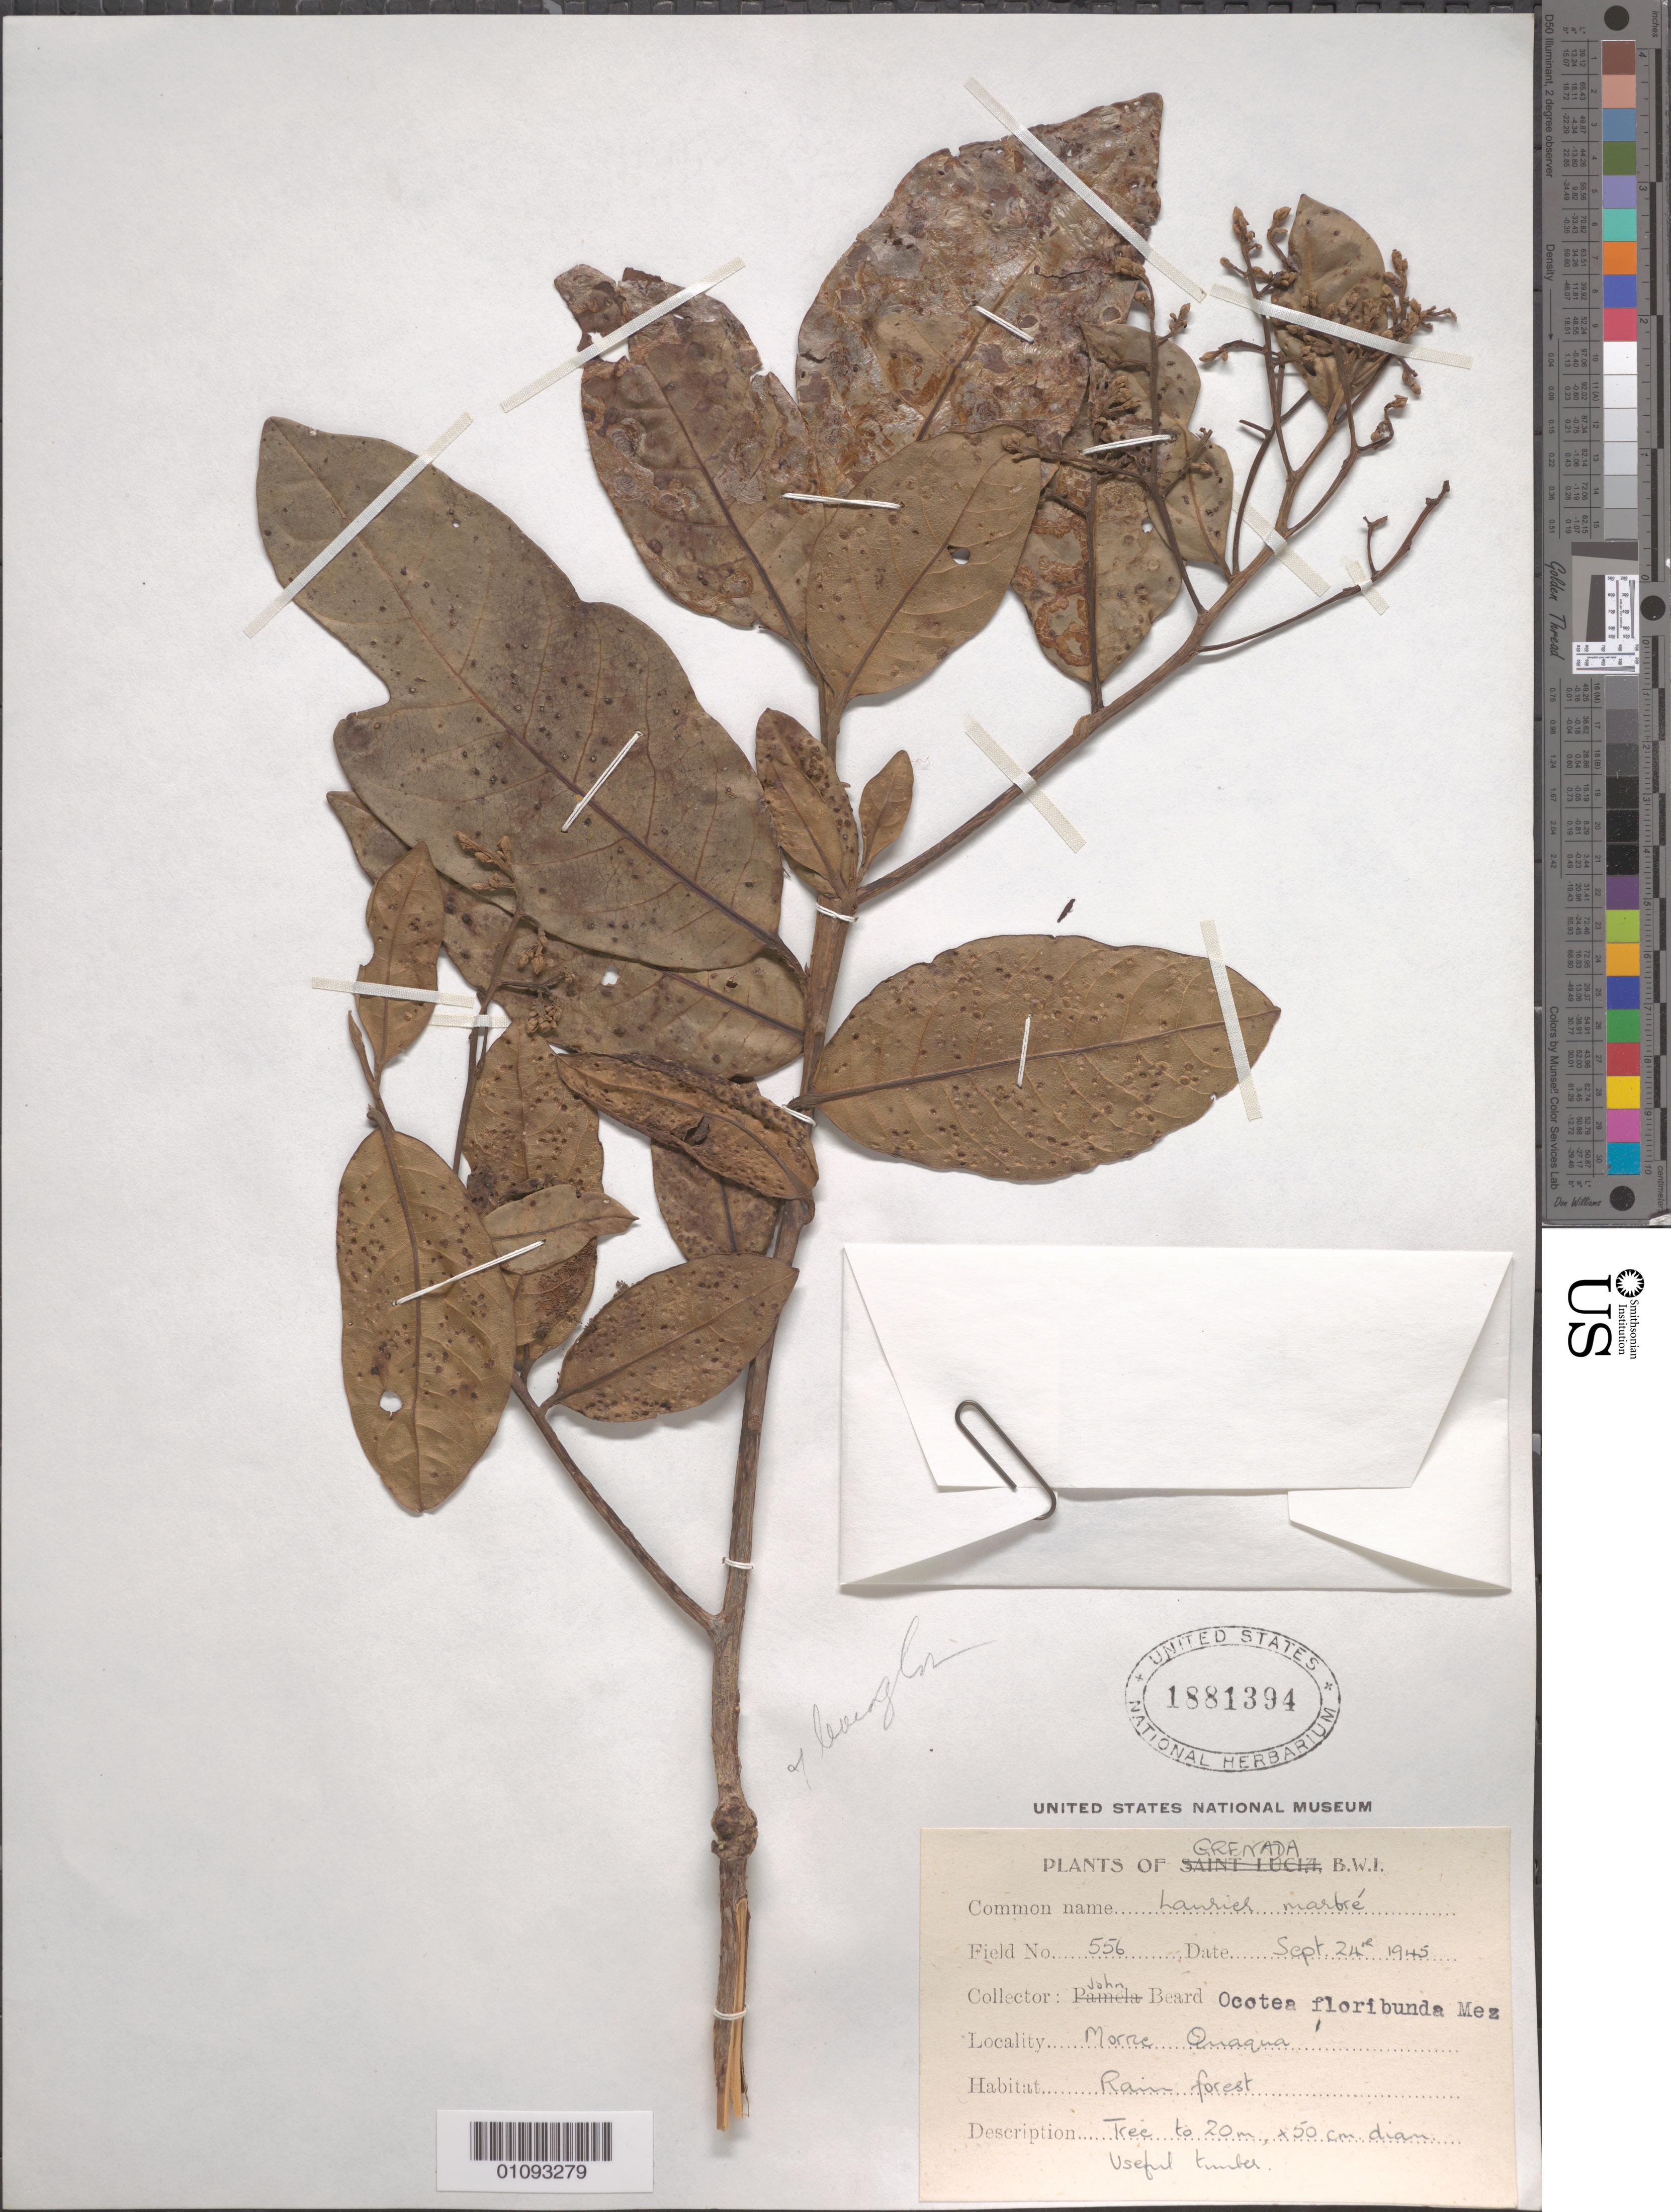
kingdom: Plantae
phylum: Tracheophyta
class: Magnoliopsida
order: Laurales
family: Lauraceae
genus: Ocotea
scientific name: Ocotea sp.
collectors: J. Beard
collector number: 556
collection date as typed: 24 Sep 1945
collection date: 1945-09-24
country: Grenada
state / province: Saint Andrew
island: Grenada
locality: Morne Quaqua.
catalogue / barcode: US 1881394